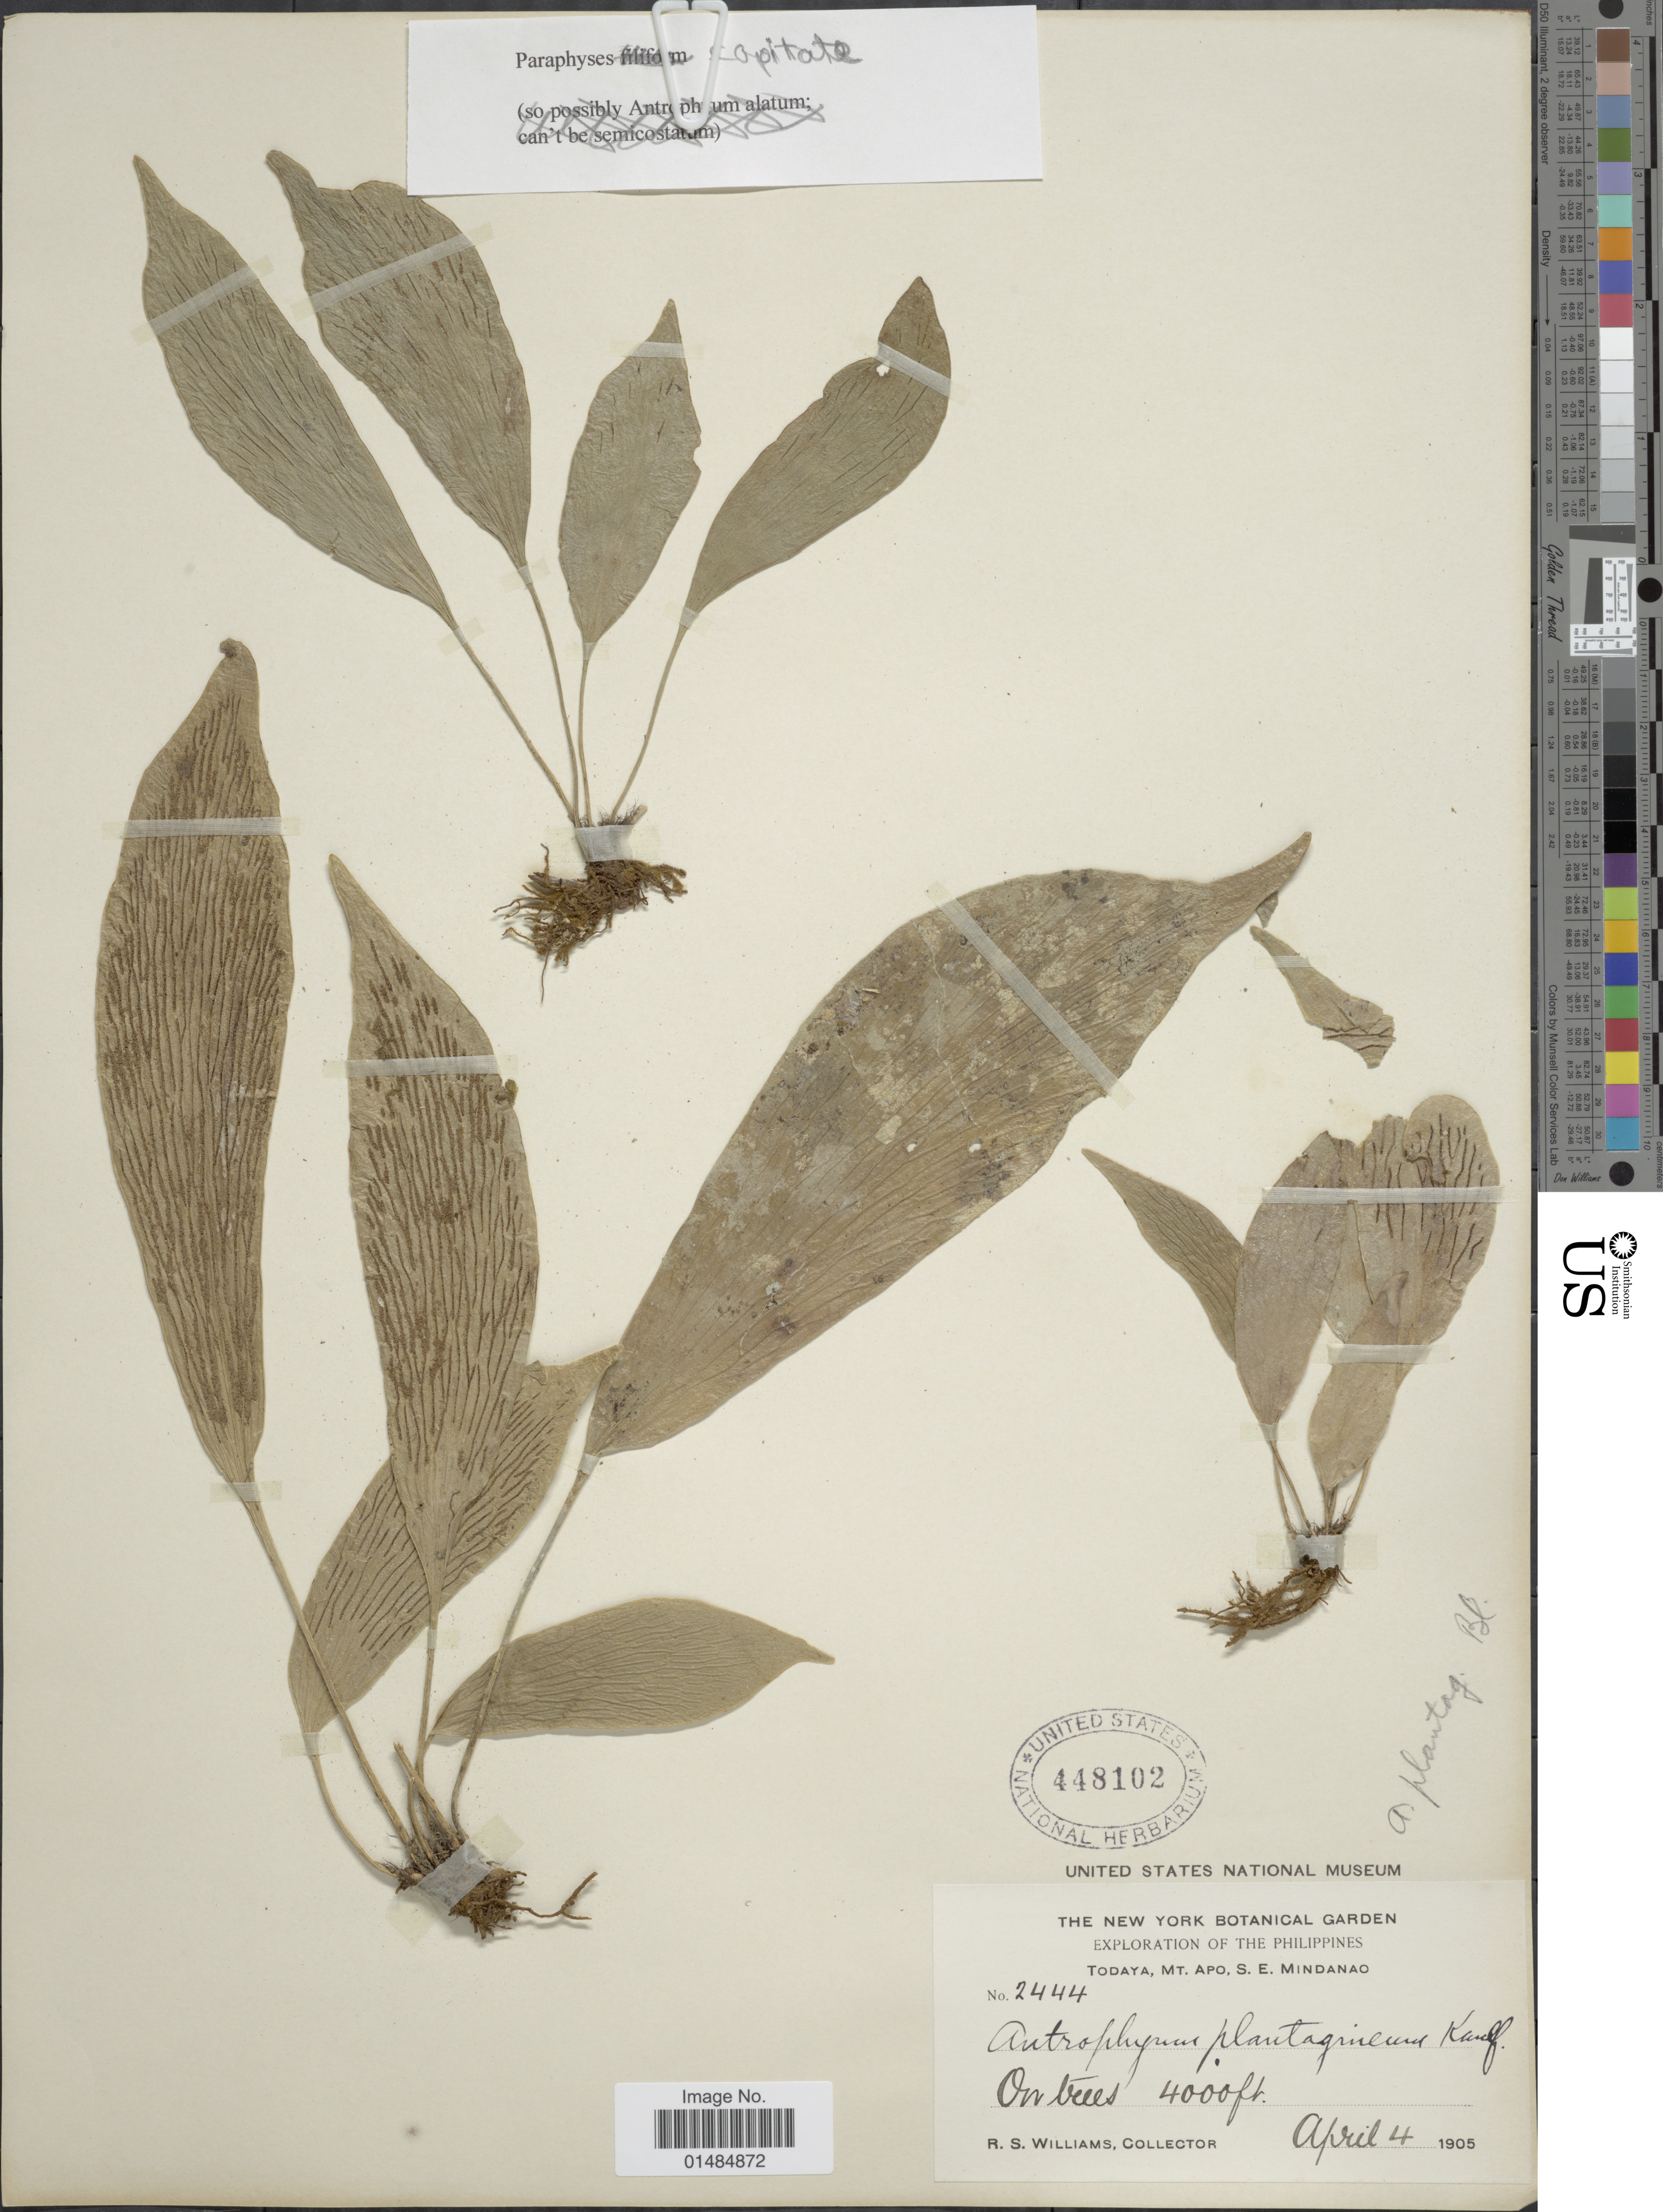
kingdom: Plantae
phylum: Tracheophyta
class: Polypodiopsida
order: Polypodiales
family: Pteridaceae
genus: Antrophyum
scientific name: Antrophyum plantagineum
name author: (Cav.) Kaulf.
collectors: R. S. Williams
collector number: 2444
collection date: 1905-04-04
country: Philippines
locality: Todaya, Mt. Apo,. S.E. Mindanao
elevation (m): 1219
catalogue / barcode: US 448102